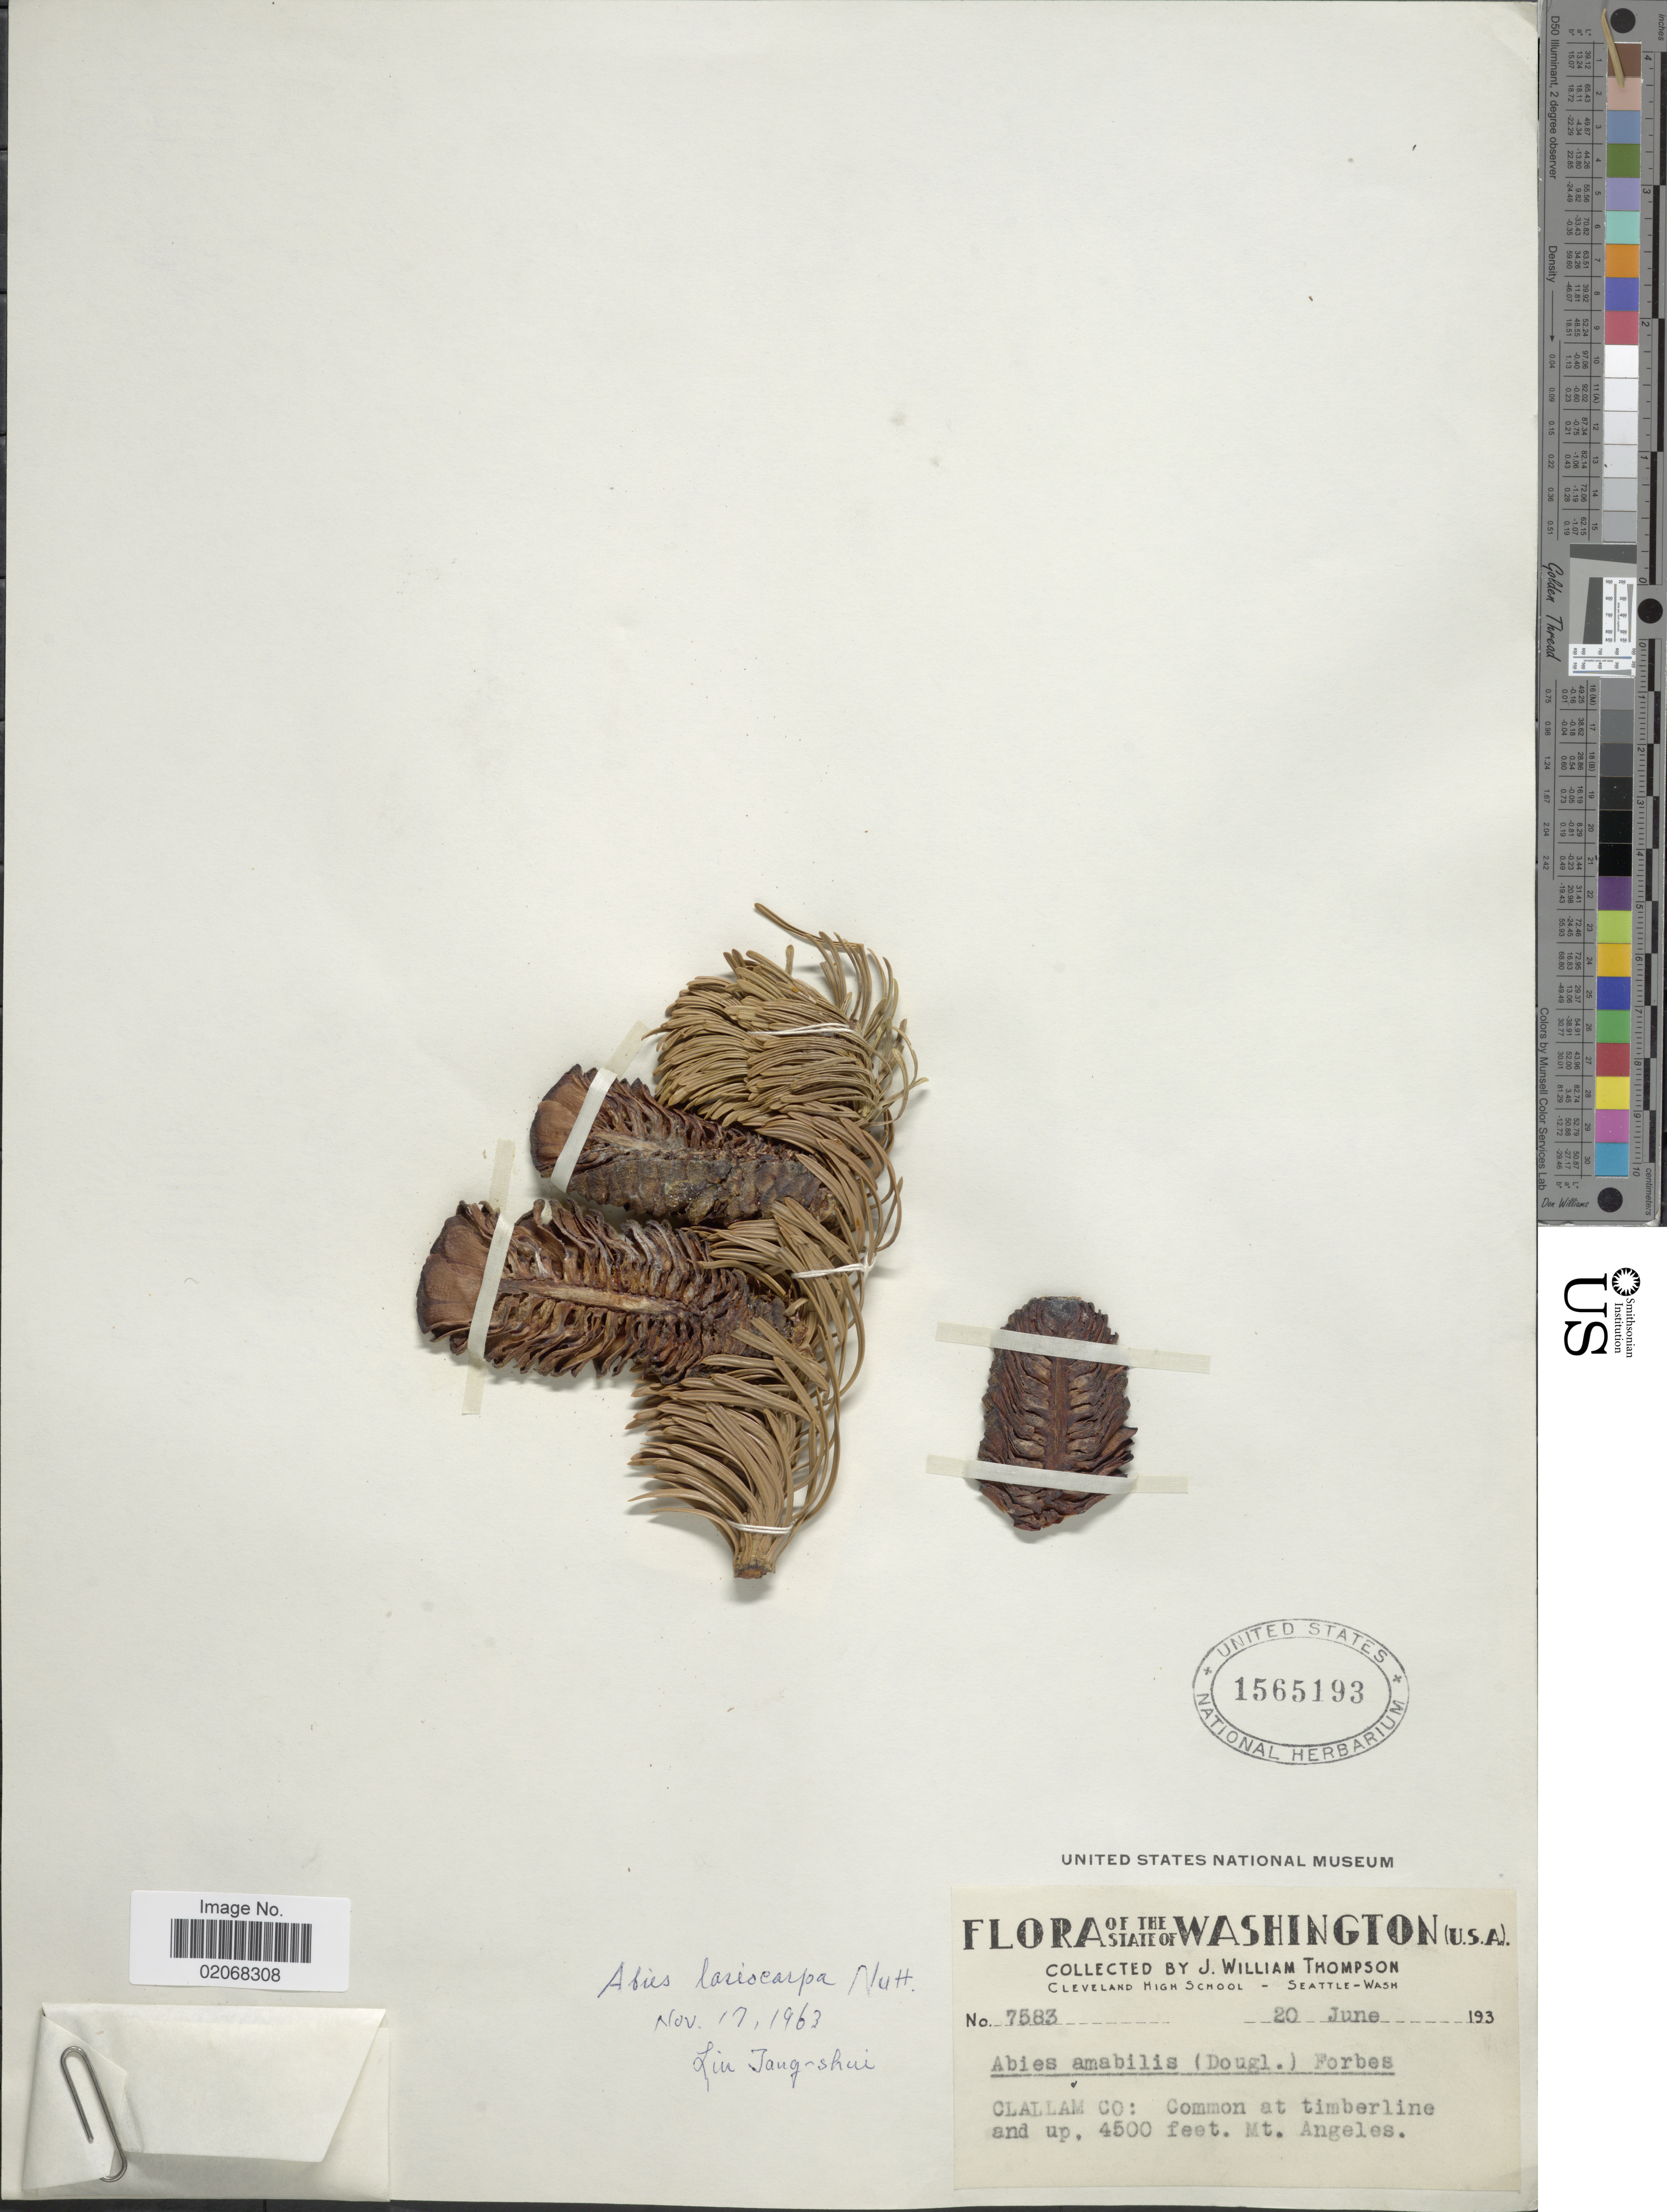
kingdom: Plantae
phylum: Tracheophyta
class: Pinopsida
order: Pinales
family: Pinaceae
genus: Abies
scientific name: Abies lasiocarpa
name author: (Hook.) Nutt.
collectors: J. W. Thompson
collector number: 7583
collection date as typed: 193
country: United States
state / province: Washington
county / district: Clallam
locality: Clallam Co: Common at timberline and up, Mt Angeles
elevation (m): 1372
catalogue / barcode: US 1565193